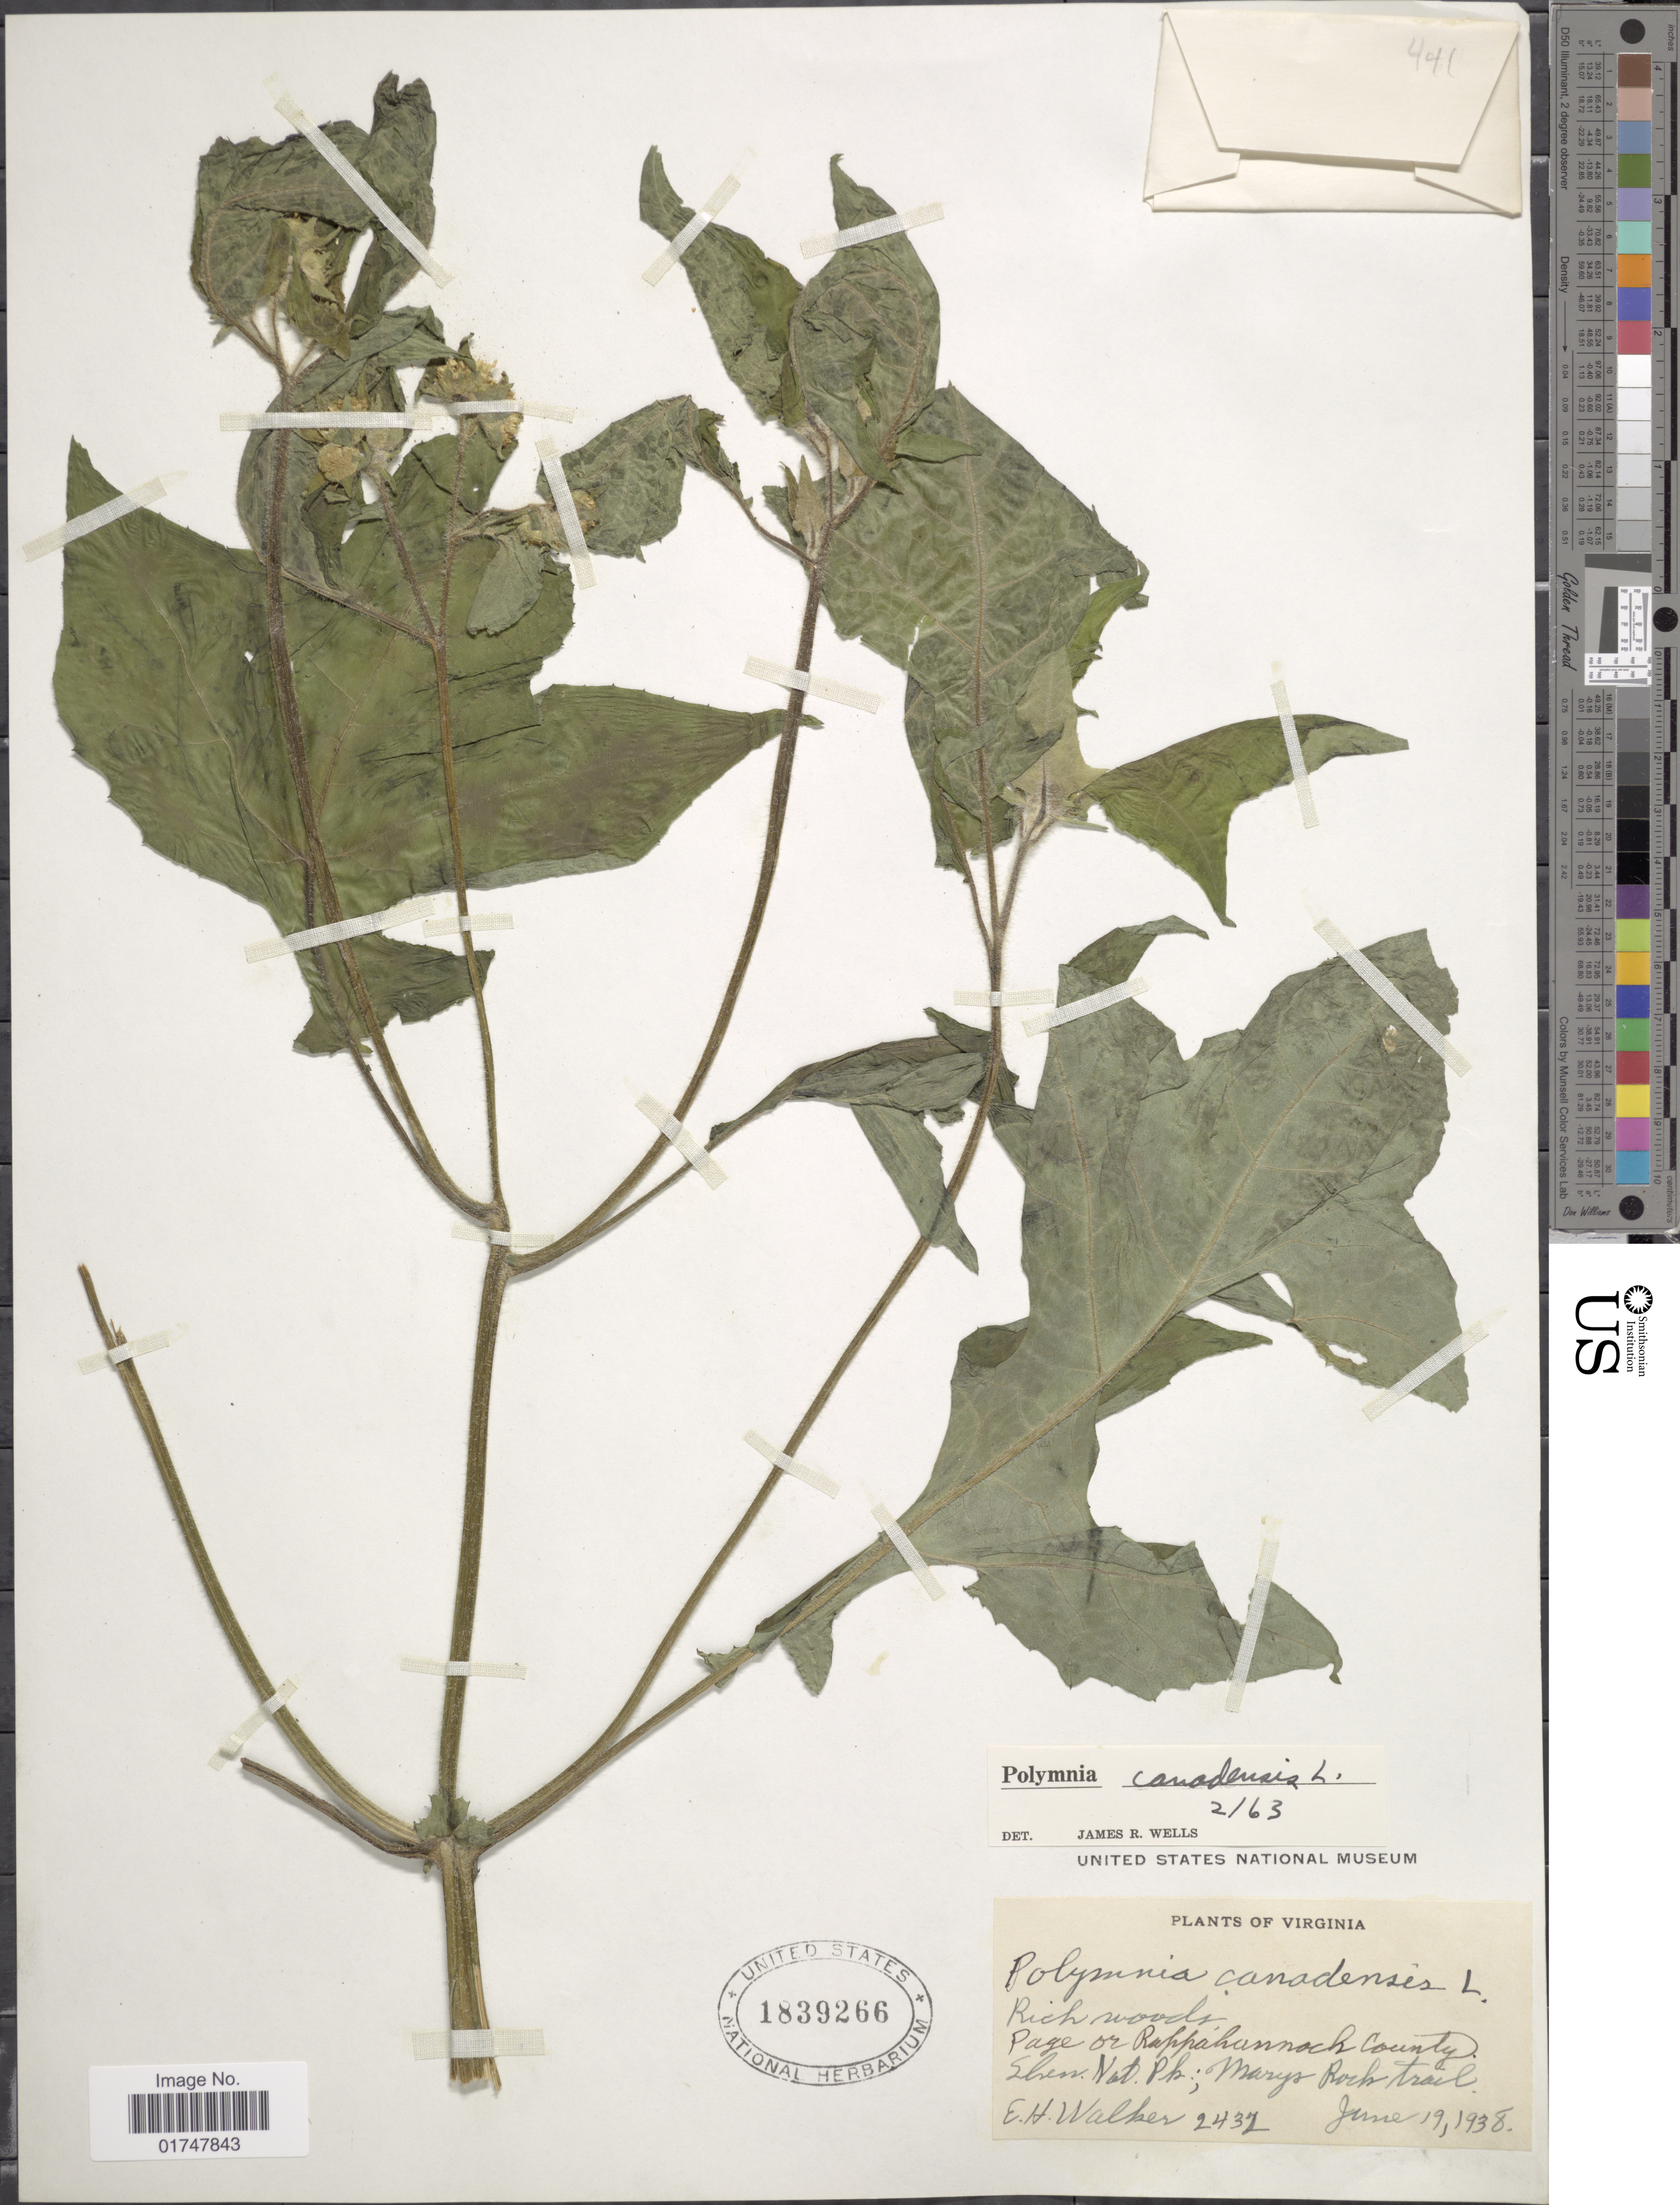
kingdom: Plantae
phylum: Tracheophyta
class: Magnoliopsida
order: Asterales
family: Asteraceae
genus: Polymnia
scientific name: Polymnia canadensis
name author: L.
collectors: E. H. Walker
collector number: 2432*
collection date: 1938-06-19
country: United States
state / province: Virginia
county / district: Page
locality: Rich woods, Page or Rappahannock County, Shen. Nat. Pk; Marys Rock trail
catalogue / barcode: US 1839266